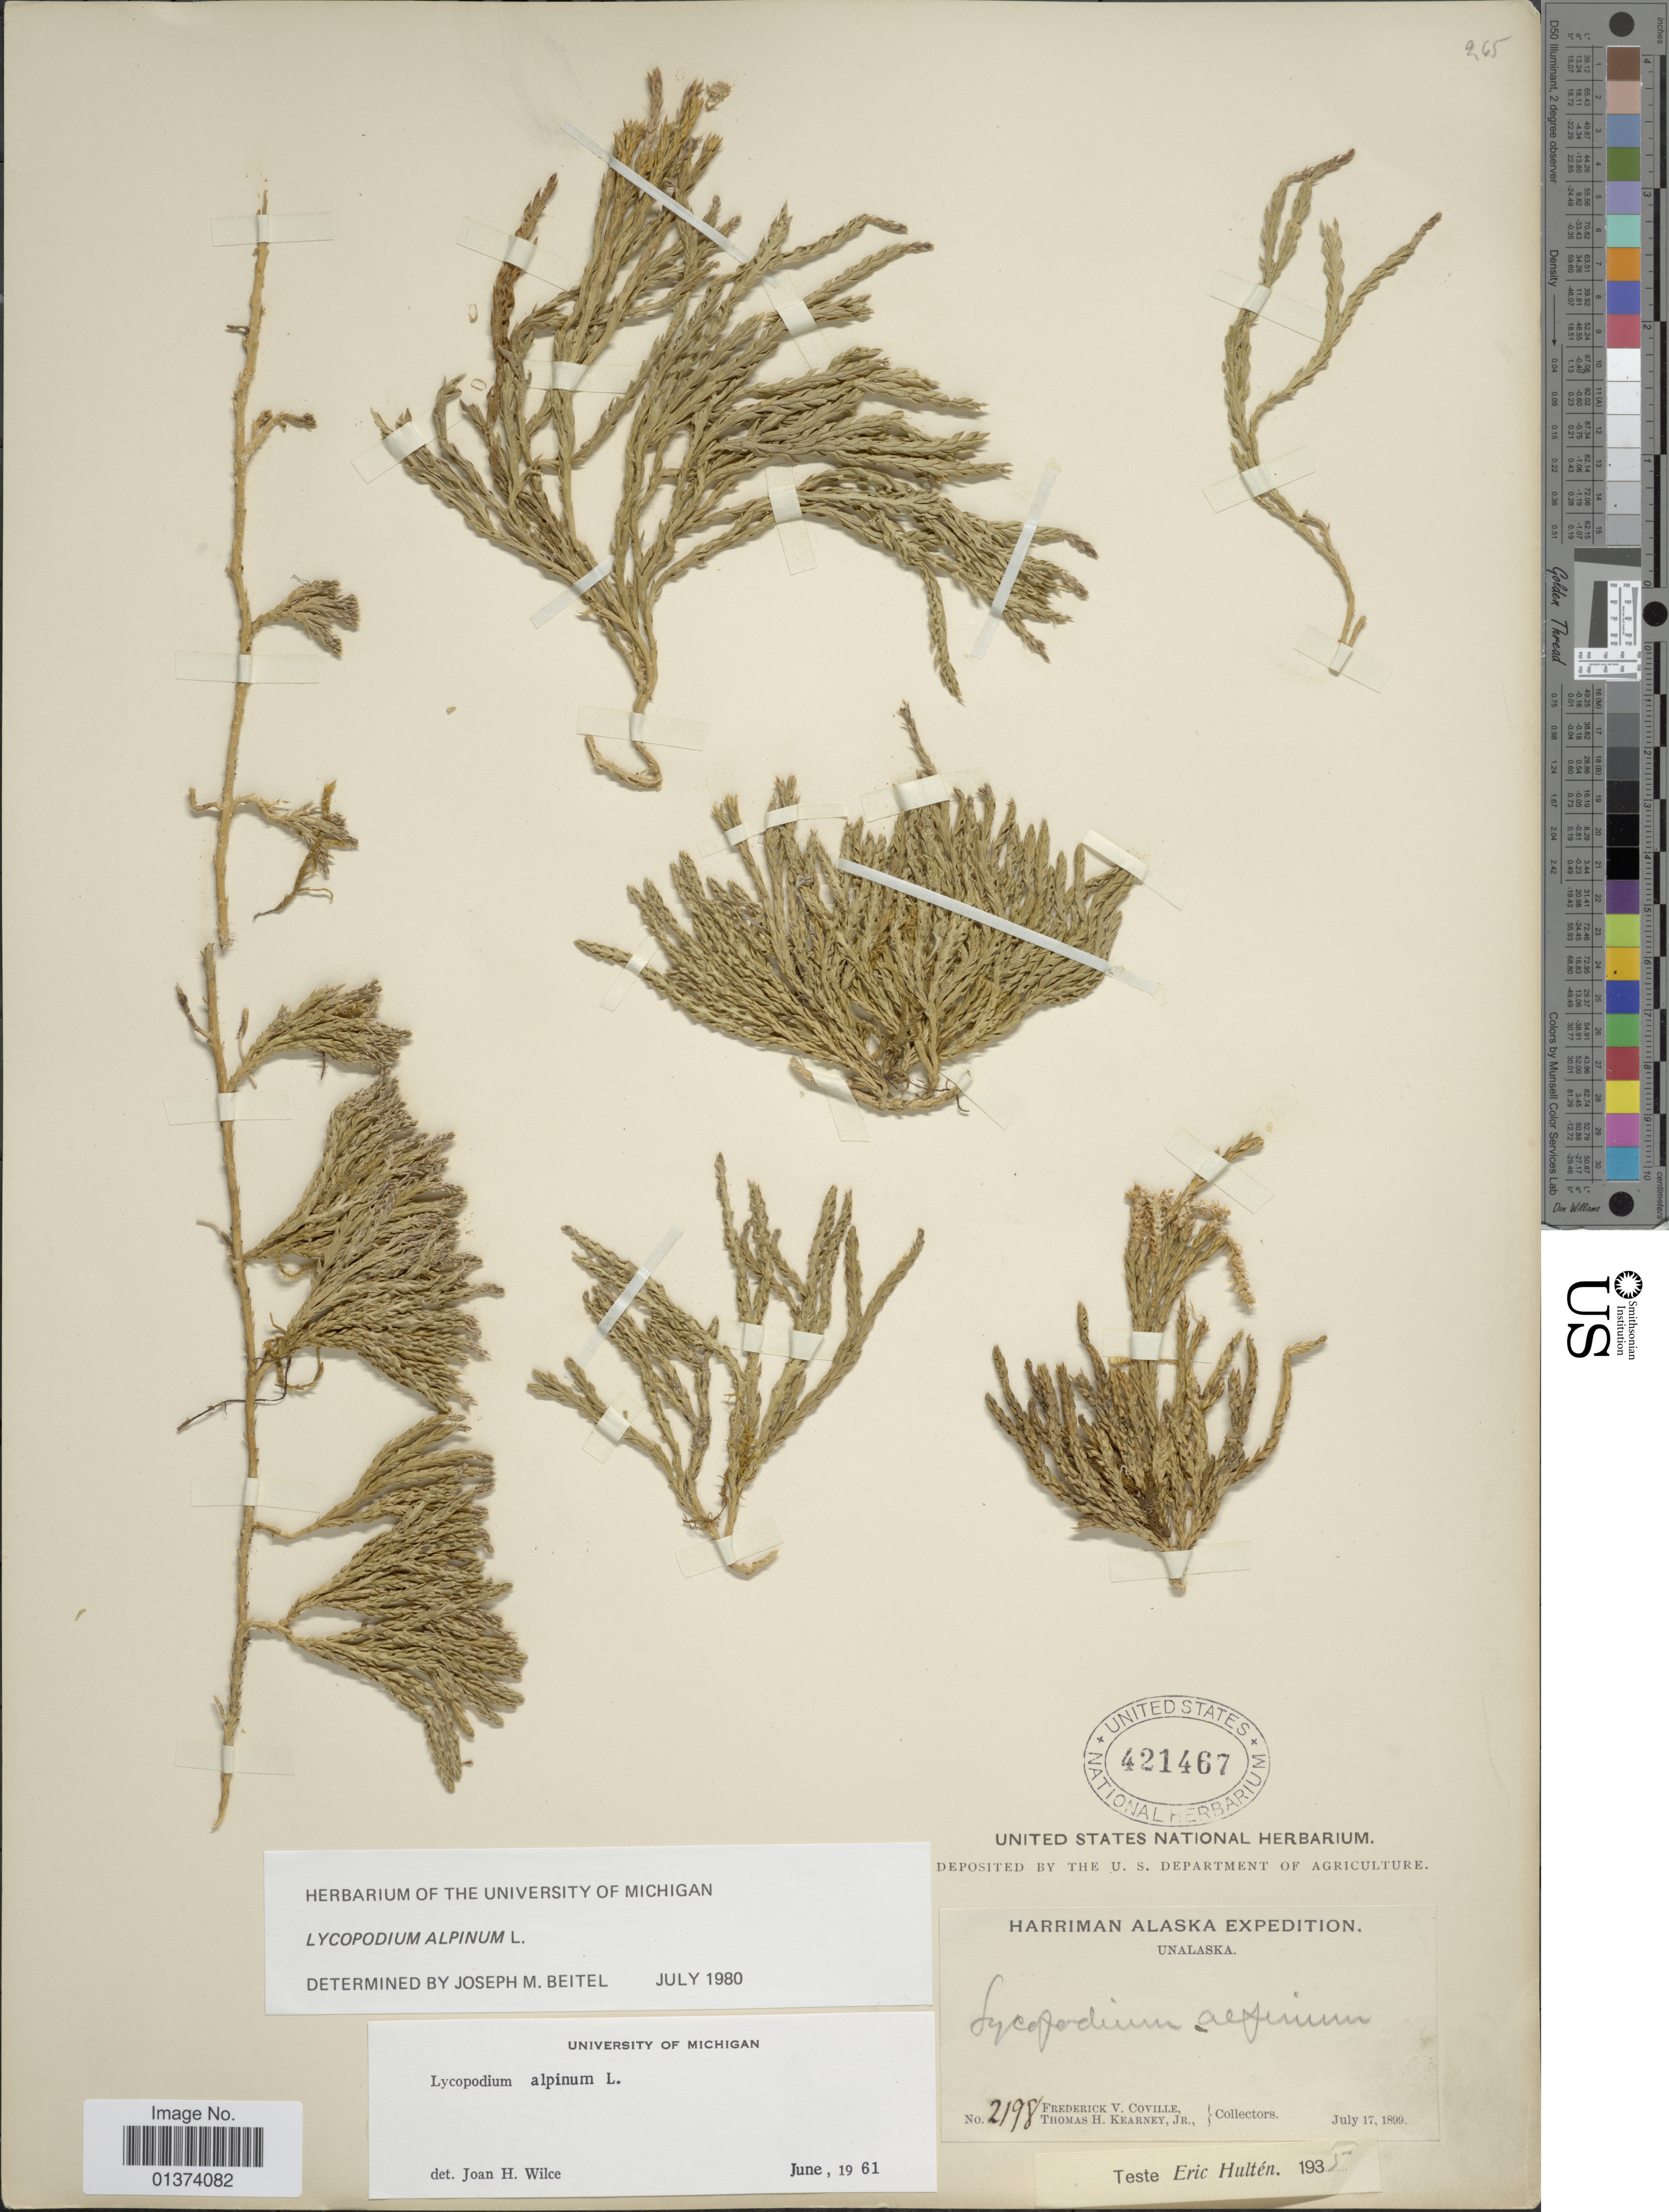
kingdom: Plantae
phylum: Tracheophyta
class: Lycopodiopsida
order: Lycopodiales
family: Lycopodiaceae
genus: Diphasiastrum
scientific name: Diphasiastrum alpinum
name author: (L.) Holub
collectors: F. V. Coville & T. H. Kearney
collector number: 2198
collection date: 1899-07-17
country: United States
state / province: Alaska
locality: Unalaska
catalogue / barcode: US 421467